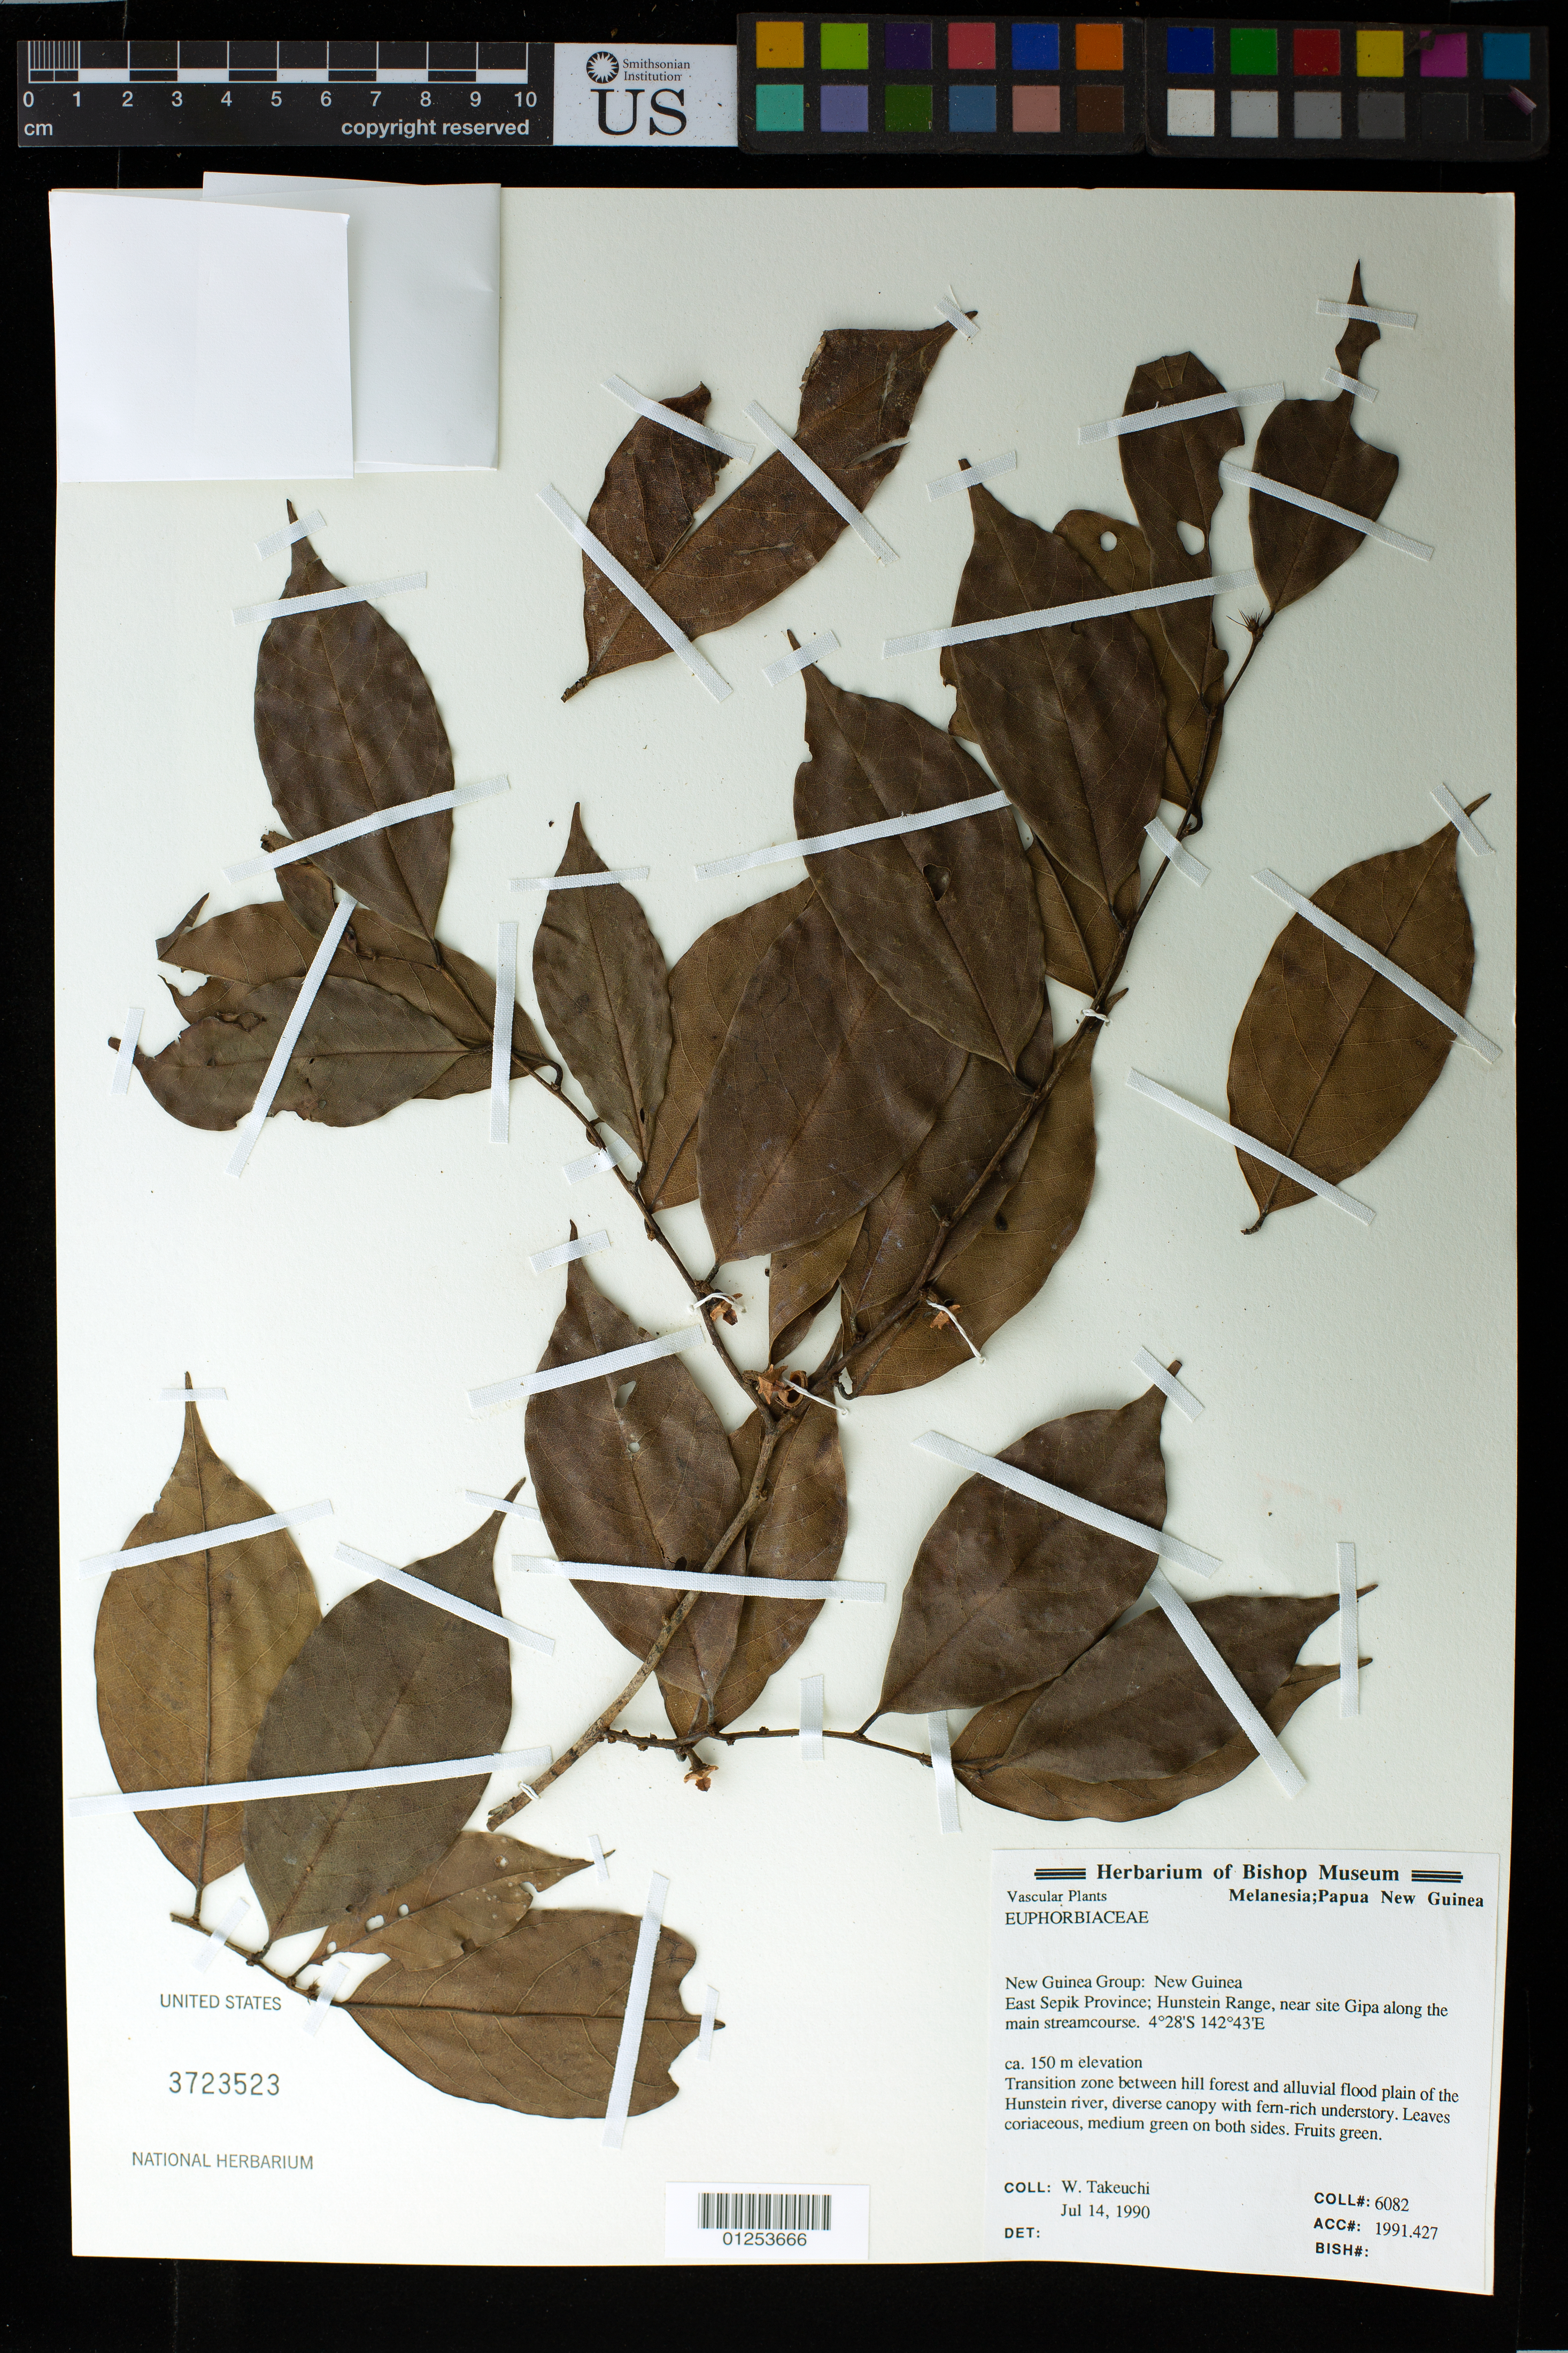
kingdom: Plantae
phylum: Tracheophyta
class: Magnoliopsida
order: Malpighiales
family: Euphorbiaceae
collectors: W. N. Takeuchi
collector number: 6082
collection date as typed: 14 Jul 1990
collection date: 1990-07-14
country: Papua New Guinea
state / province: East Sepik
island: New Guinea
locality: Hunstein range, near site 'Gipa' along the main streamcourse.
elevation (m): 150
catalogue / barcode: US 3723523